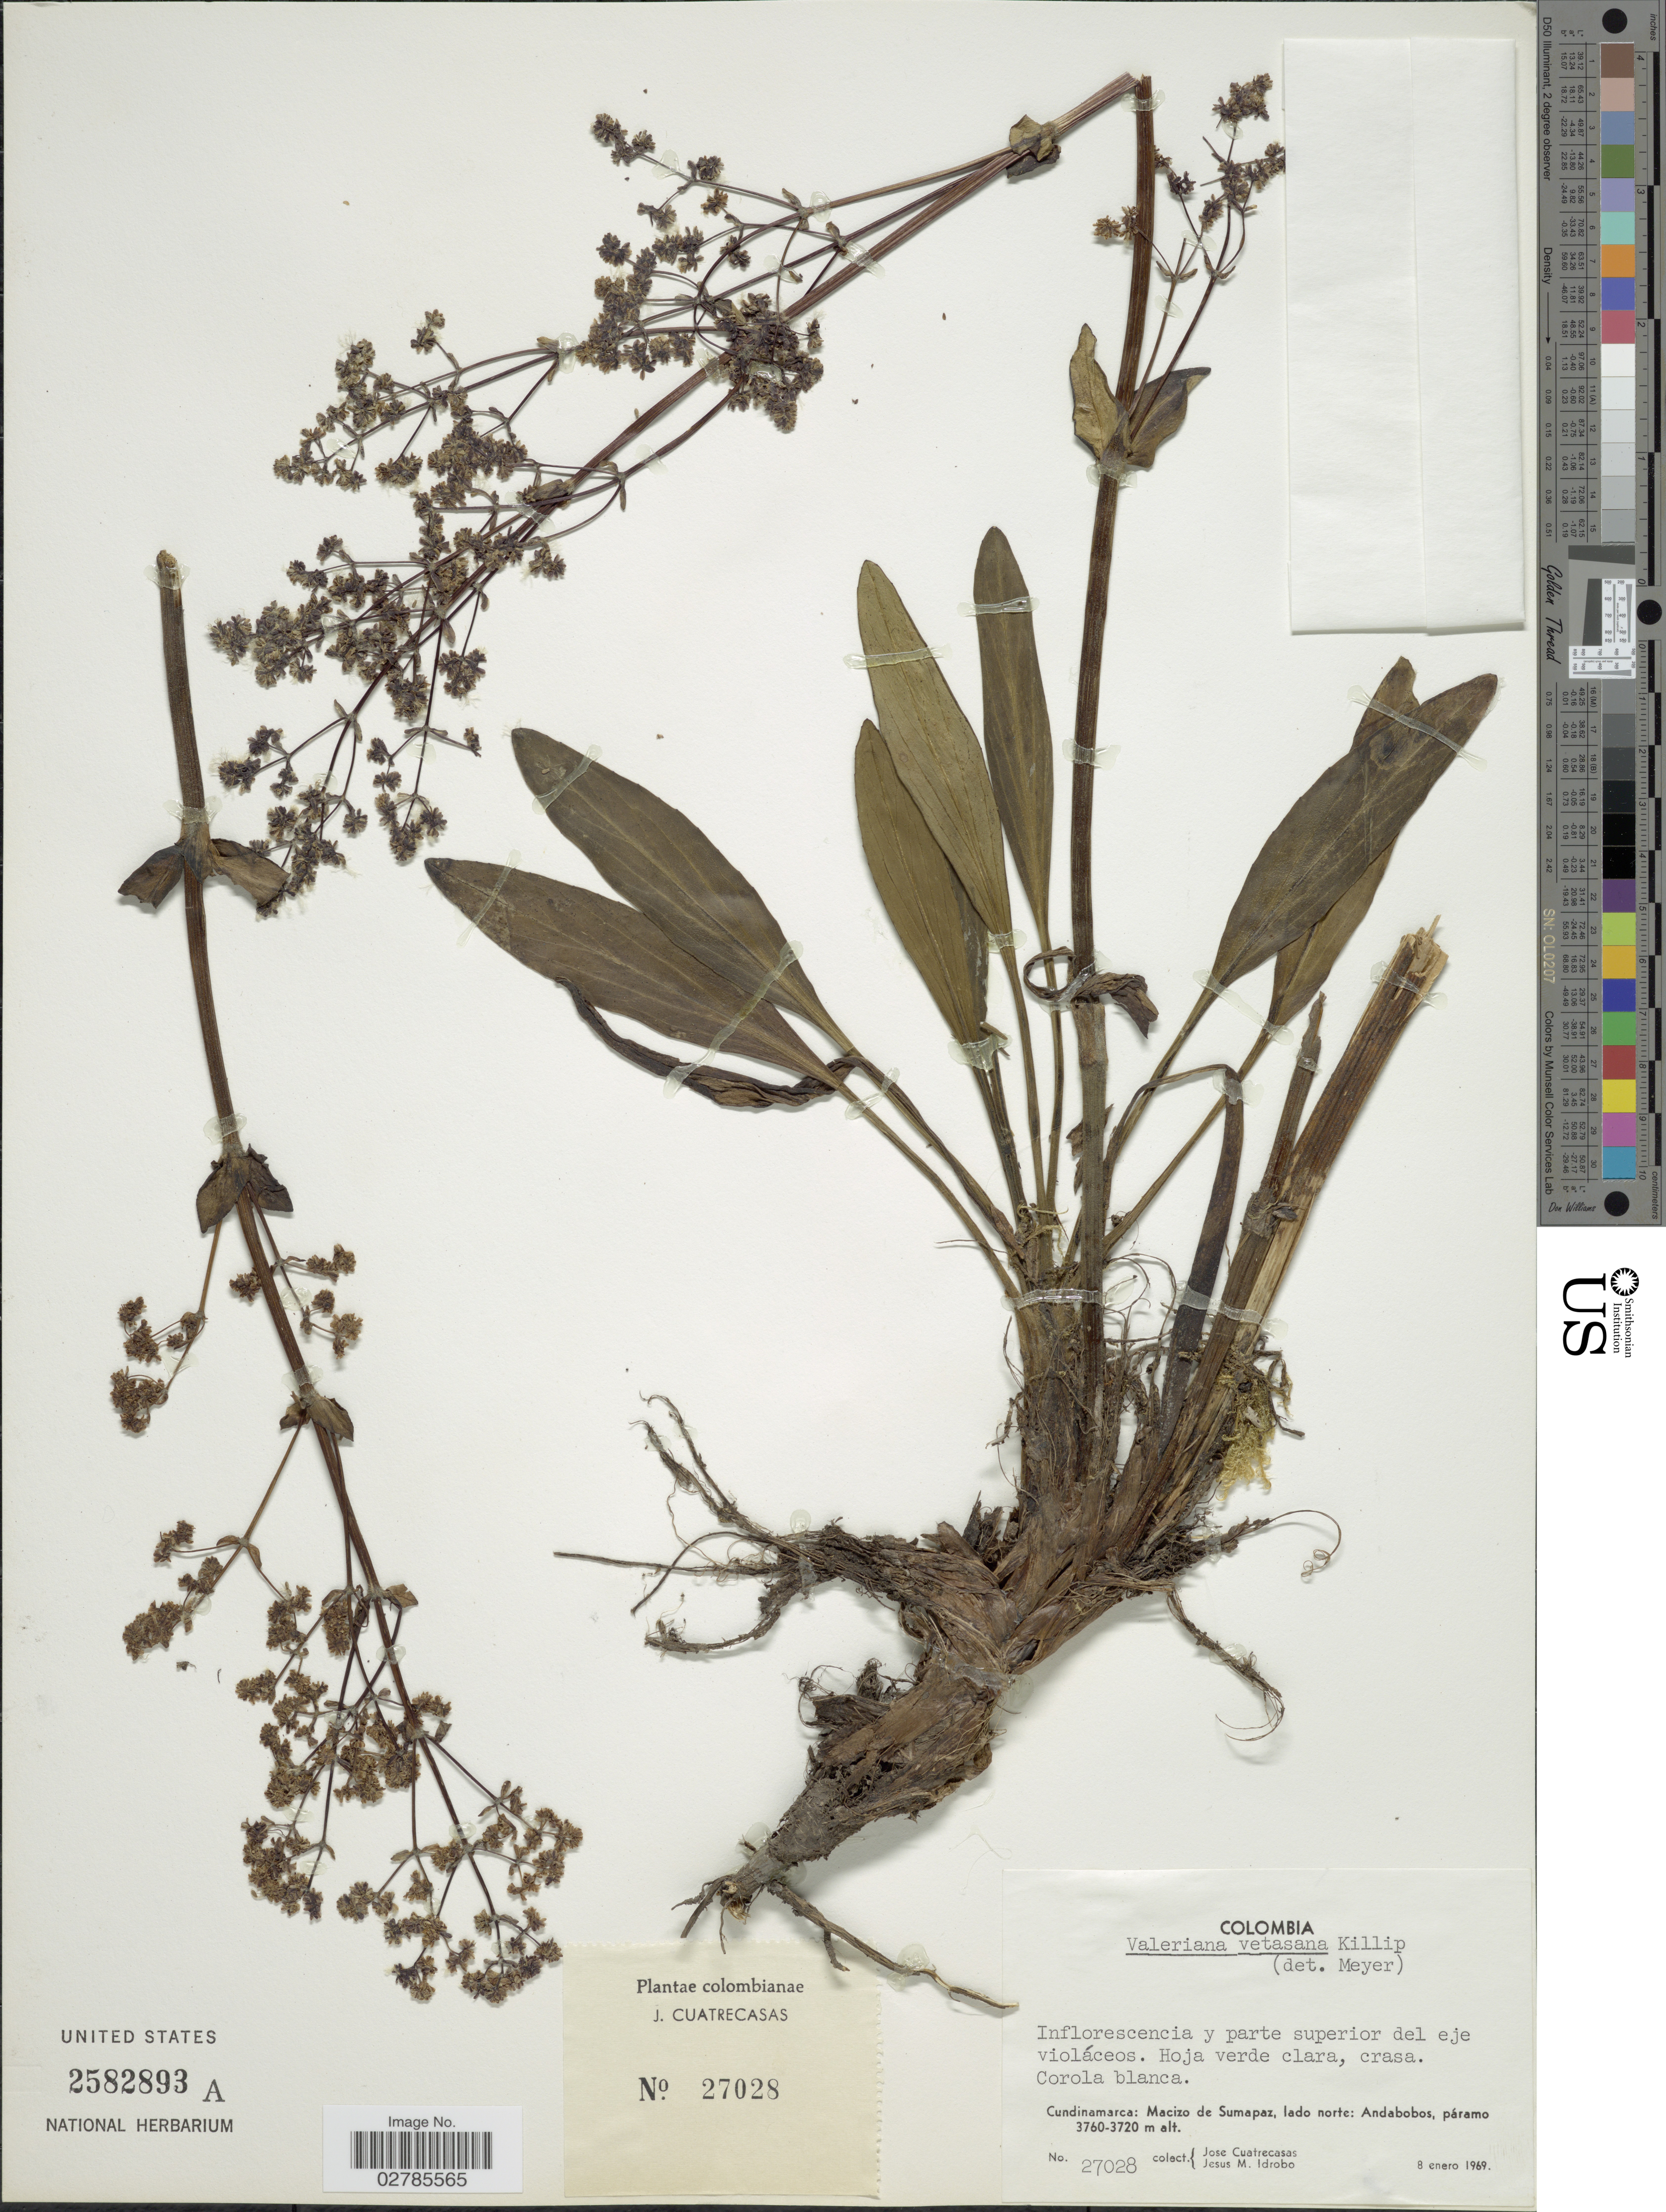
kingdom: Plantae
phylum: Tracheophyta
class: Magnoliopsida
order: Dipsacales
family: Caprifoliaceae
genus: Valeriana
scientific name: Valeriana vetasana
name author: Killip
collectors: J. Cuatrecasas & J. M. Idrobo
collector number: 27028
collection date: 1969-01-08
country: Colombia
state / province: Cundinamarca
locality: Cundinamarca: Macizo de Sumapaz, lado norte: Andabobos, páramo.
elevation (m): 3720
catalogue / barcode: US 2582893A